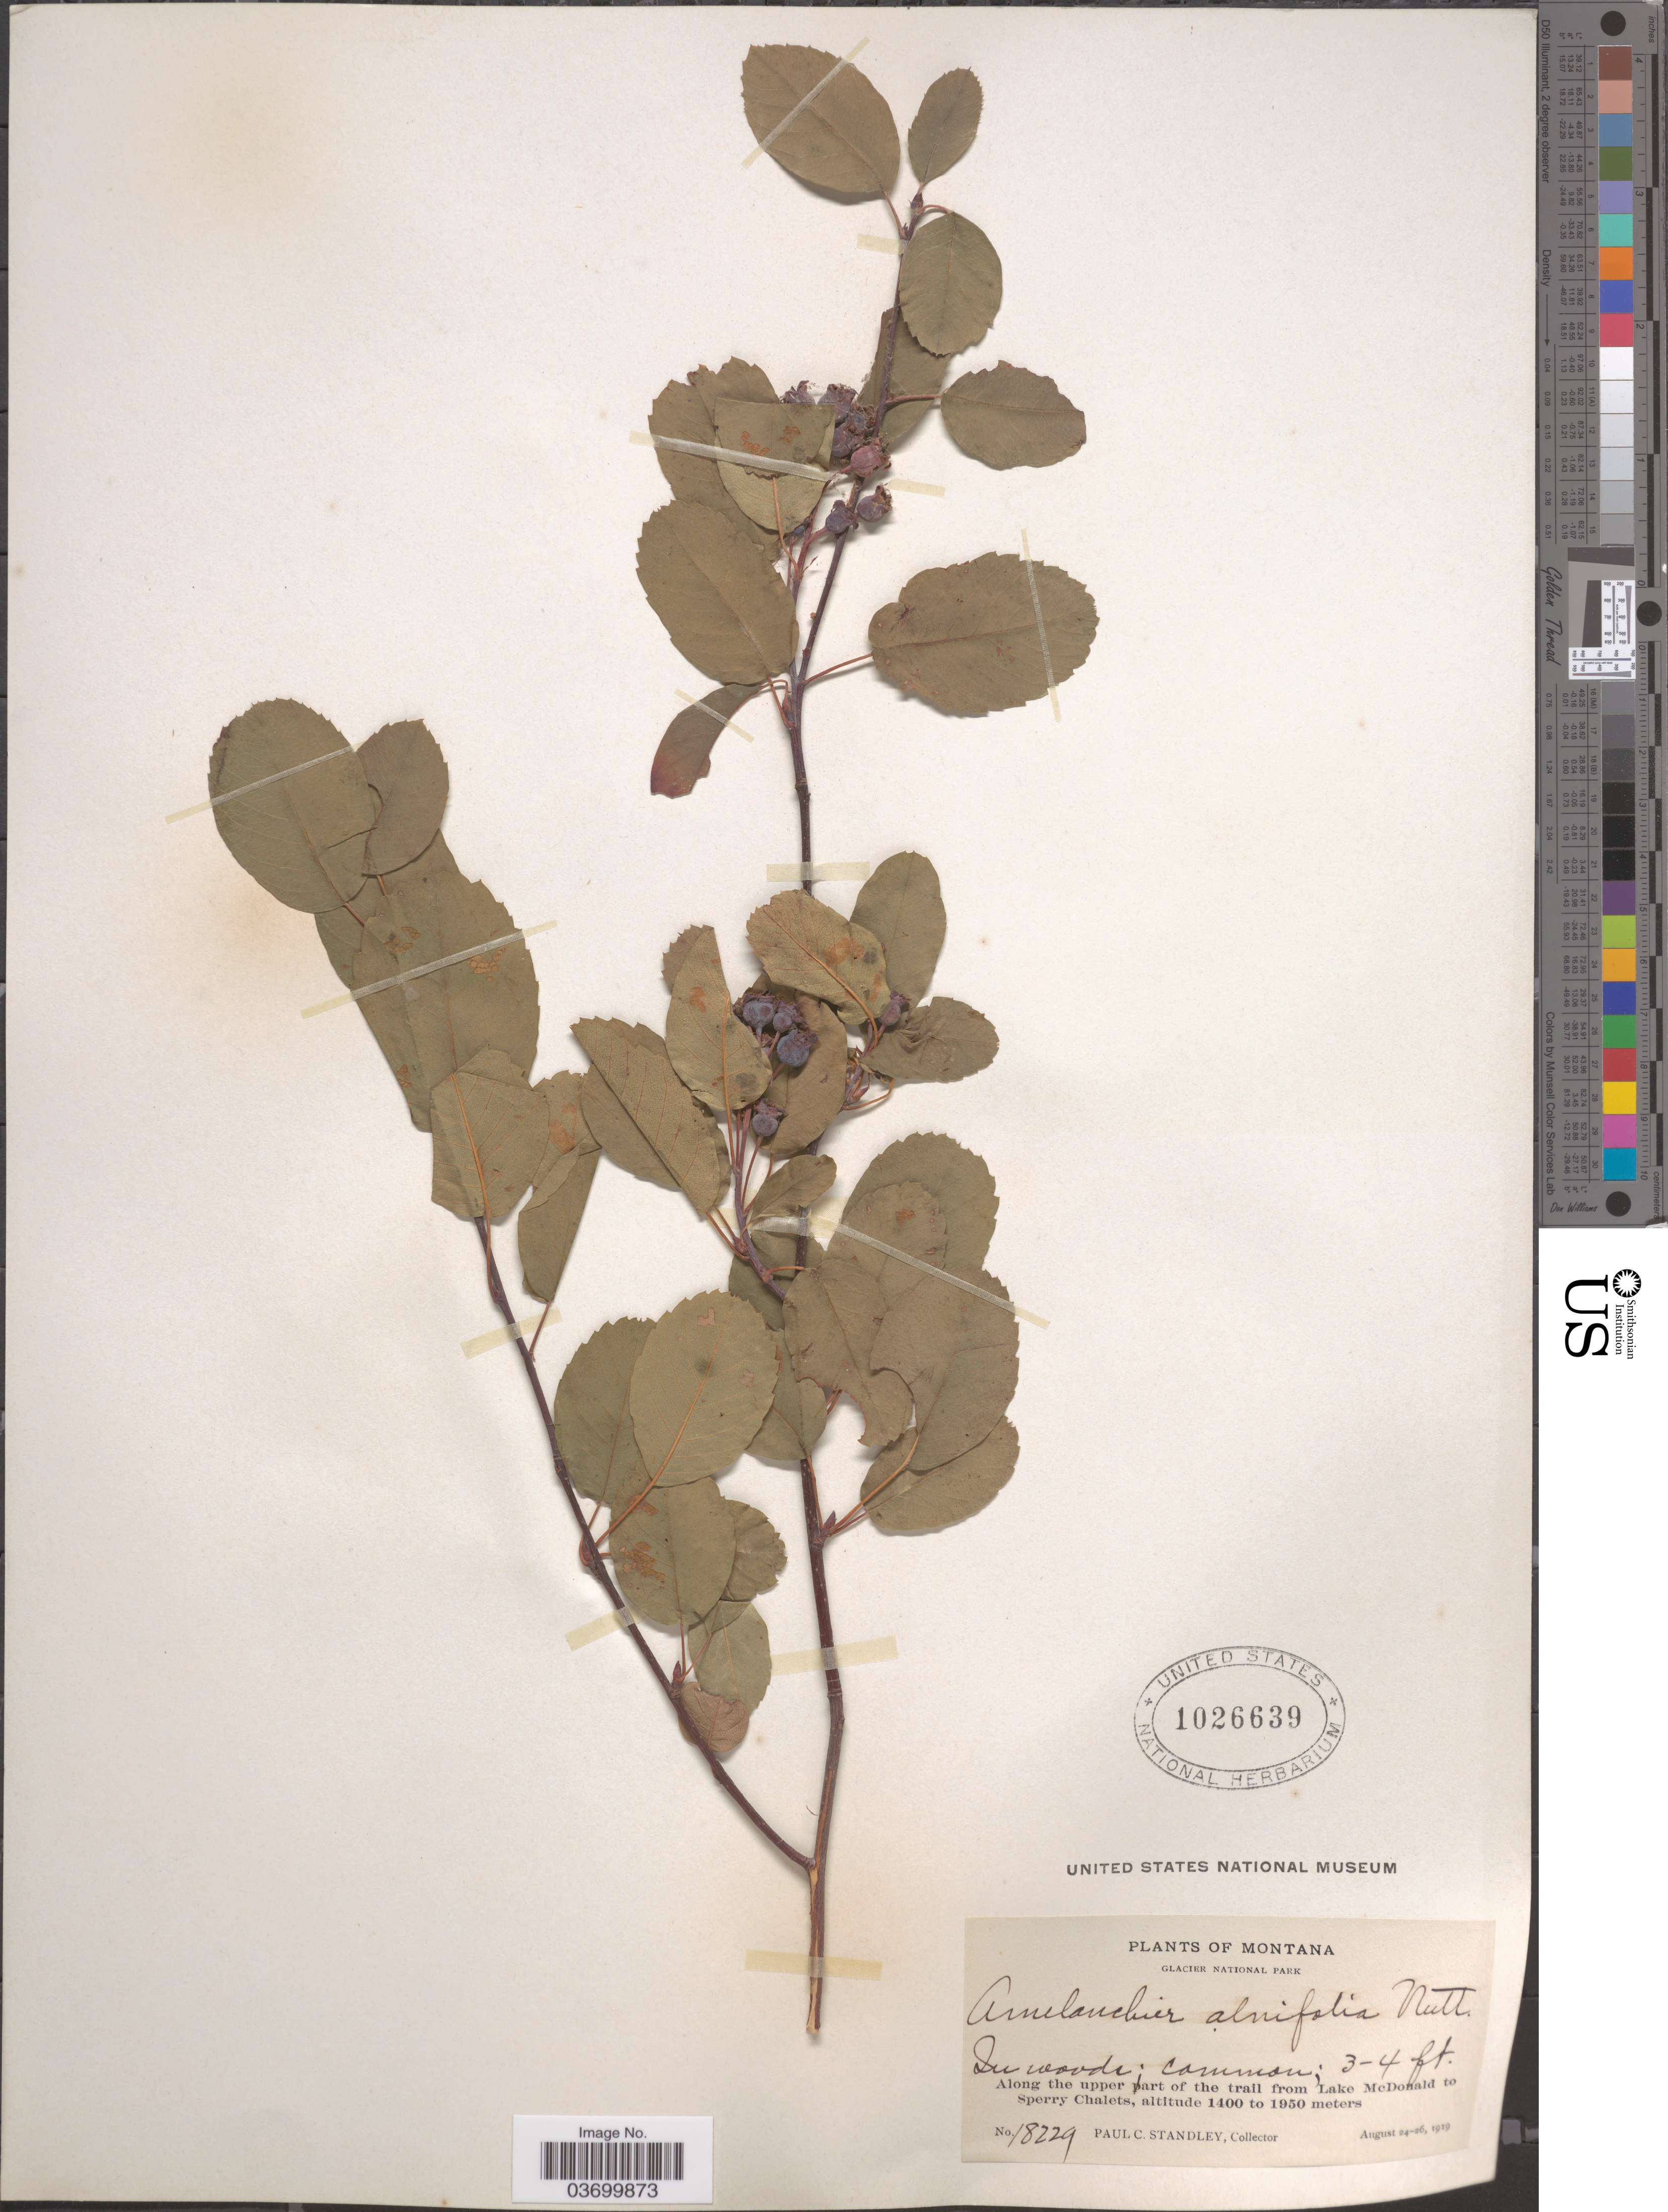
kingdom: Plantae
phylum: Tracheophyta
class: Magnoliopsida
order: Rosales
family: Rosaceae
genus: Amelanchier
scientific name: Amelanchier alnifolia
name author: (Nutt.) Nutt. ex M. Roem.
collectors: P. C. Standley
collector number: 18229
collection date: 1919-08-24/1919-08-26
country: United States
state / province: Montana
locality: Glacier National Park. Along the upper part of the trail from Lake McDonald to Sperry Chalets.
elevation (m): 1400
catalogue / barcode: US 1026639